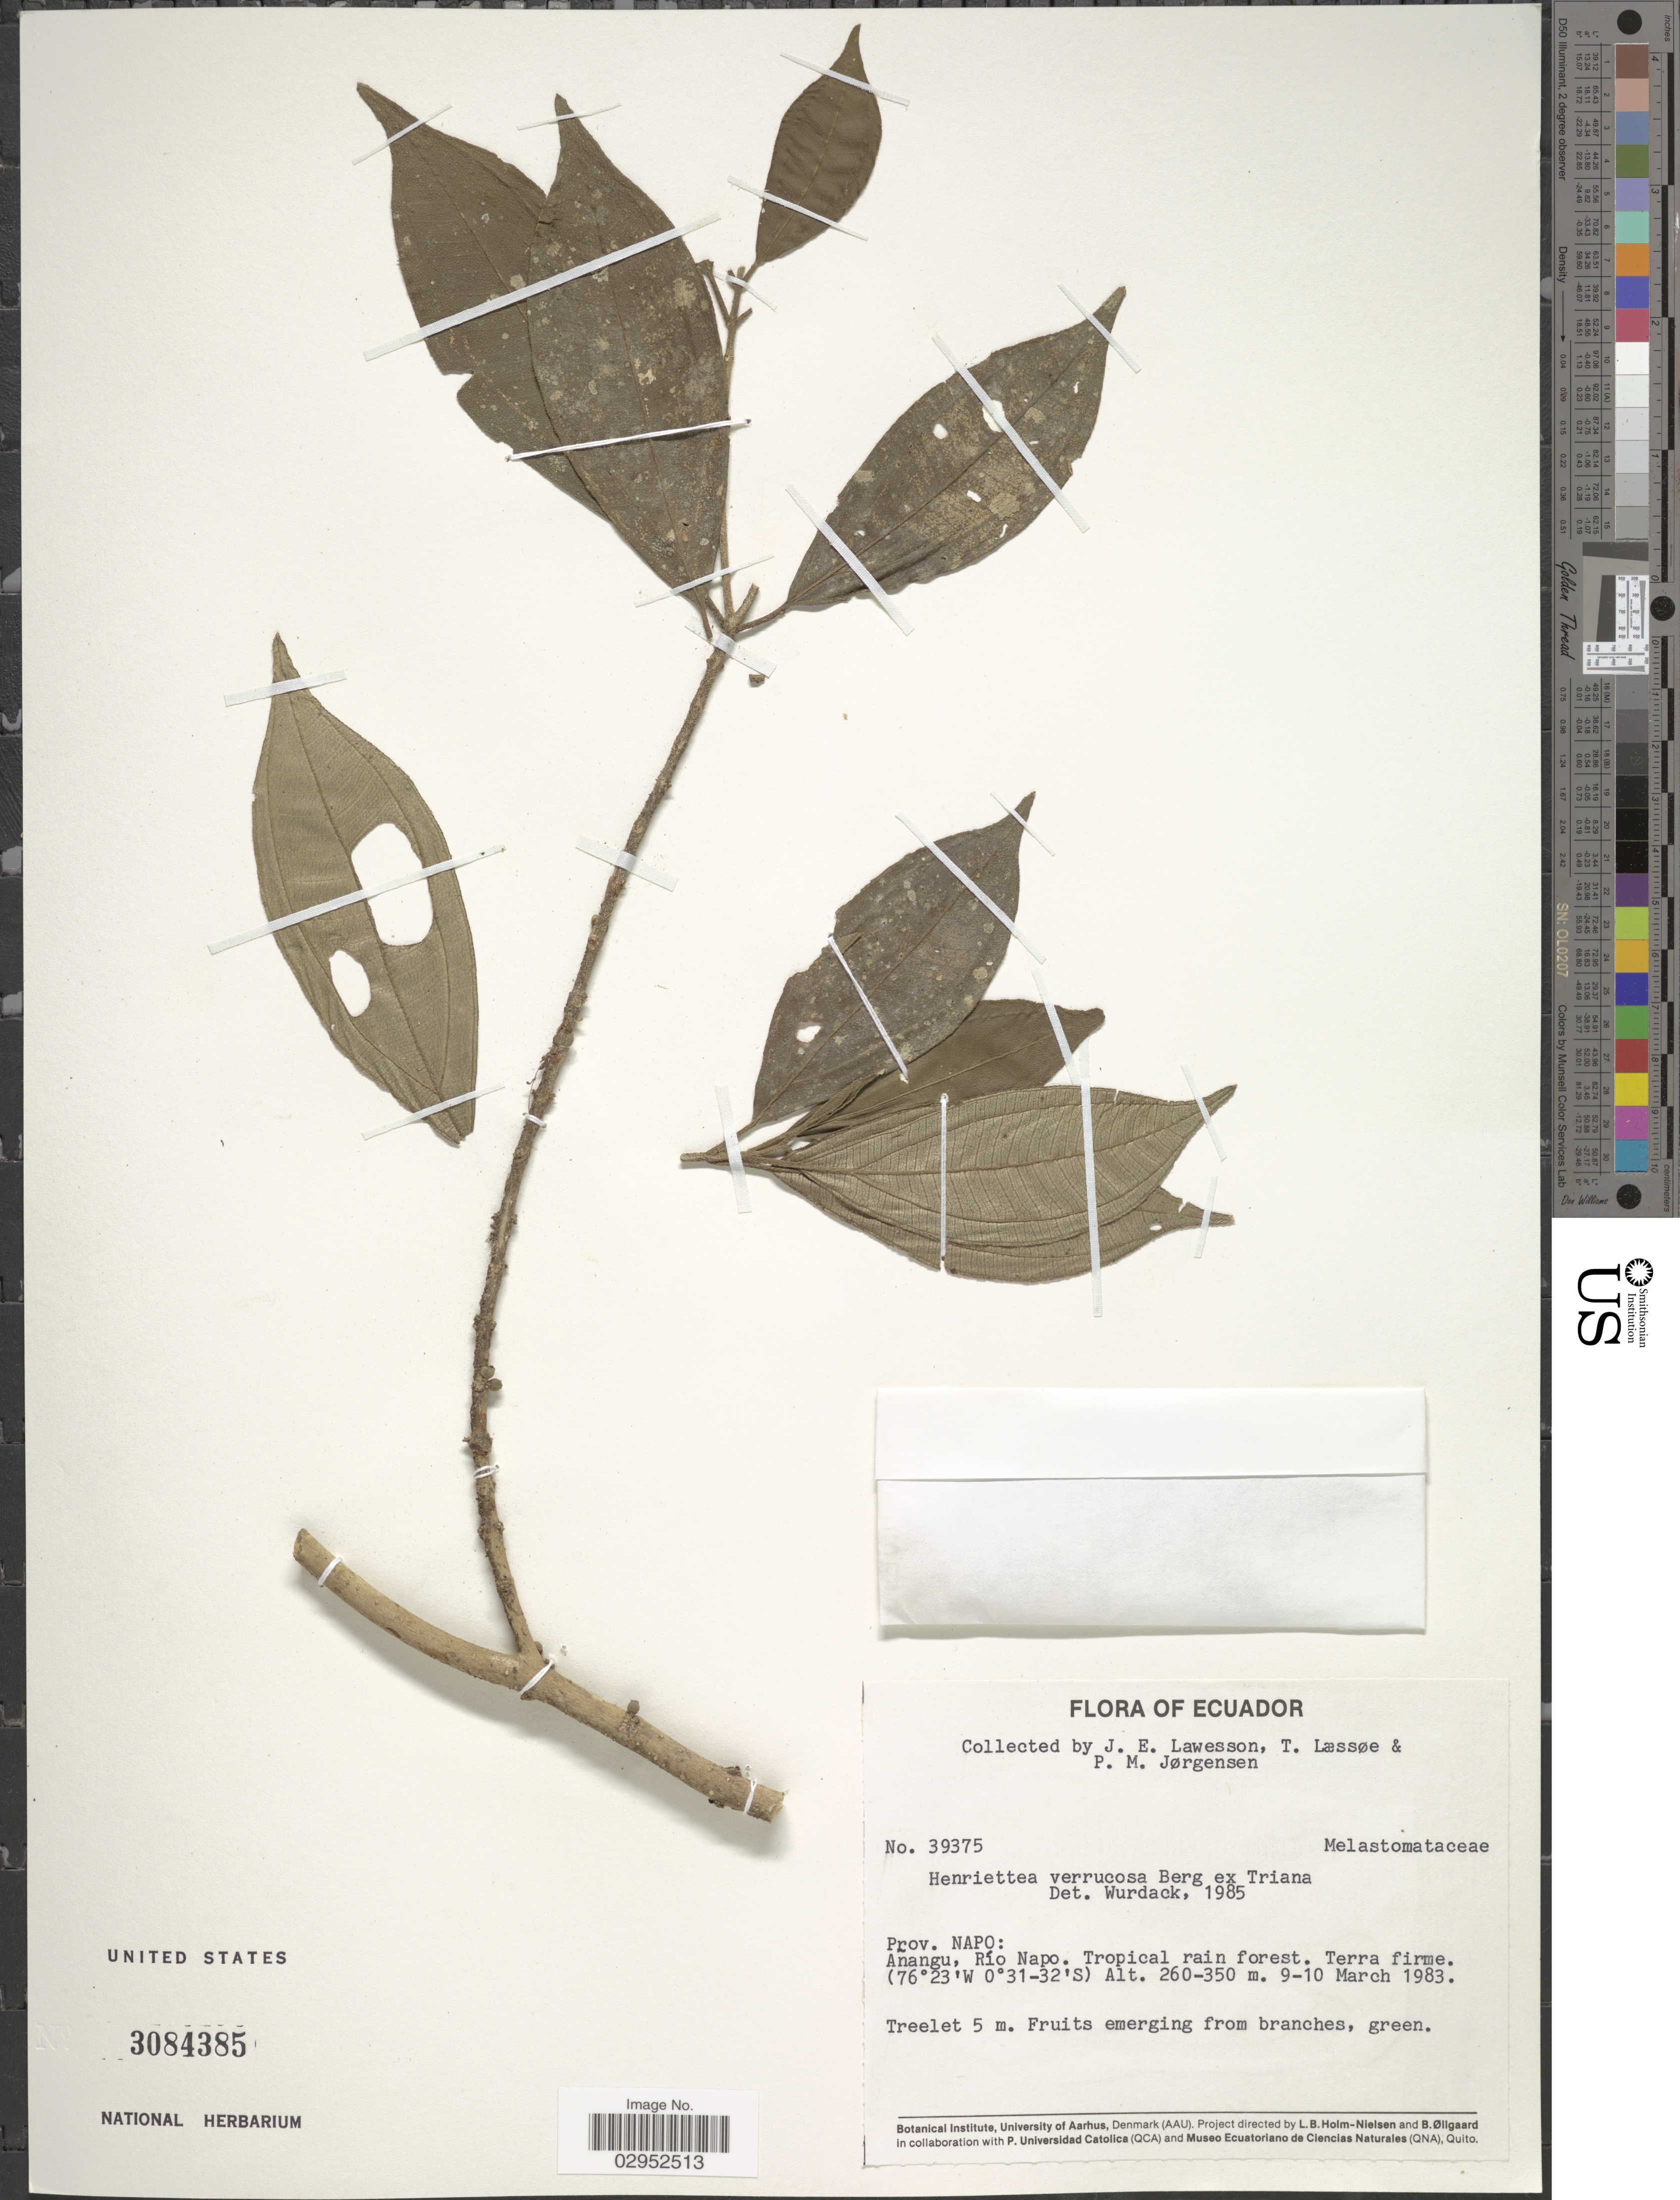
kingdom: Plantae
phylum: Tracheophyta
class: Magnoliopsida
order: Myrtales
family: Melastomataceae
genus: Henriettea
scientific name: Henriettea verrucosa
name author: (Triana) J.F. Macbr.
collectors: J. Lawesson, T. Laessøe & P. Jørgensen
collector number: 39375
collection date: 1983-03-09/1983-03-10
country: Ecuador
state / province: Napo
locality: Anangu, Río Napo.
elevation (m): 260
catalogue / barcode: US 3084385